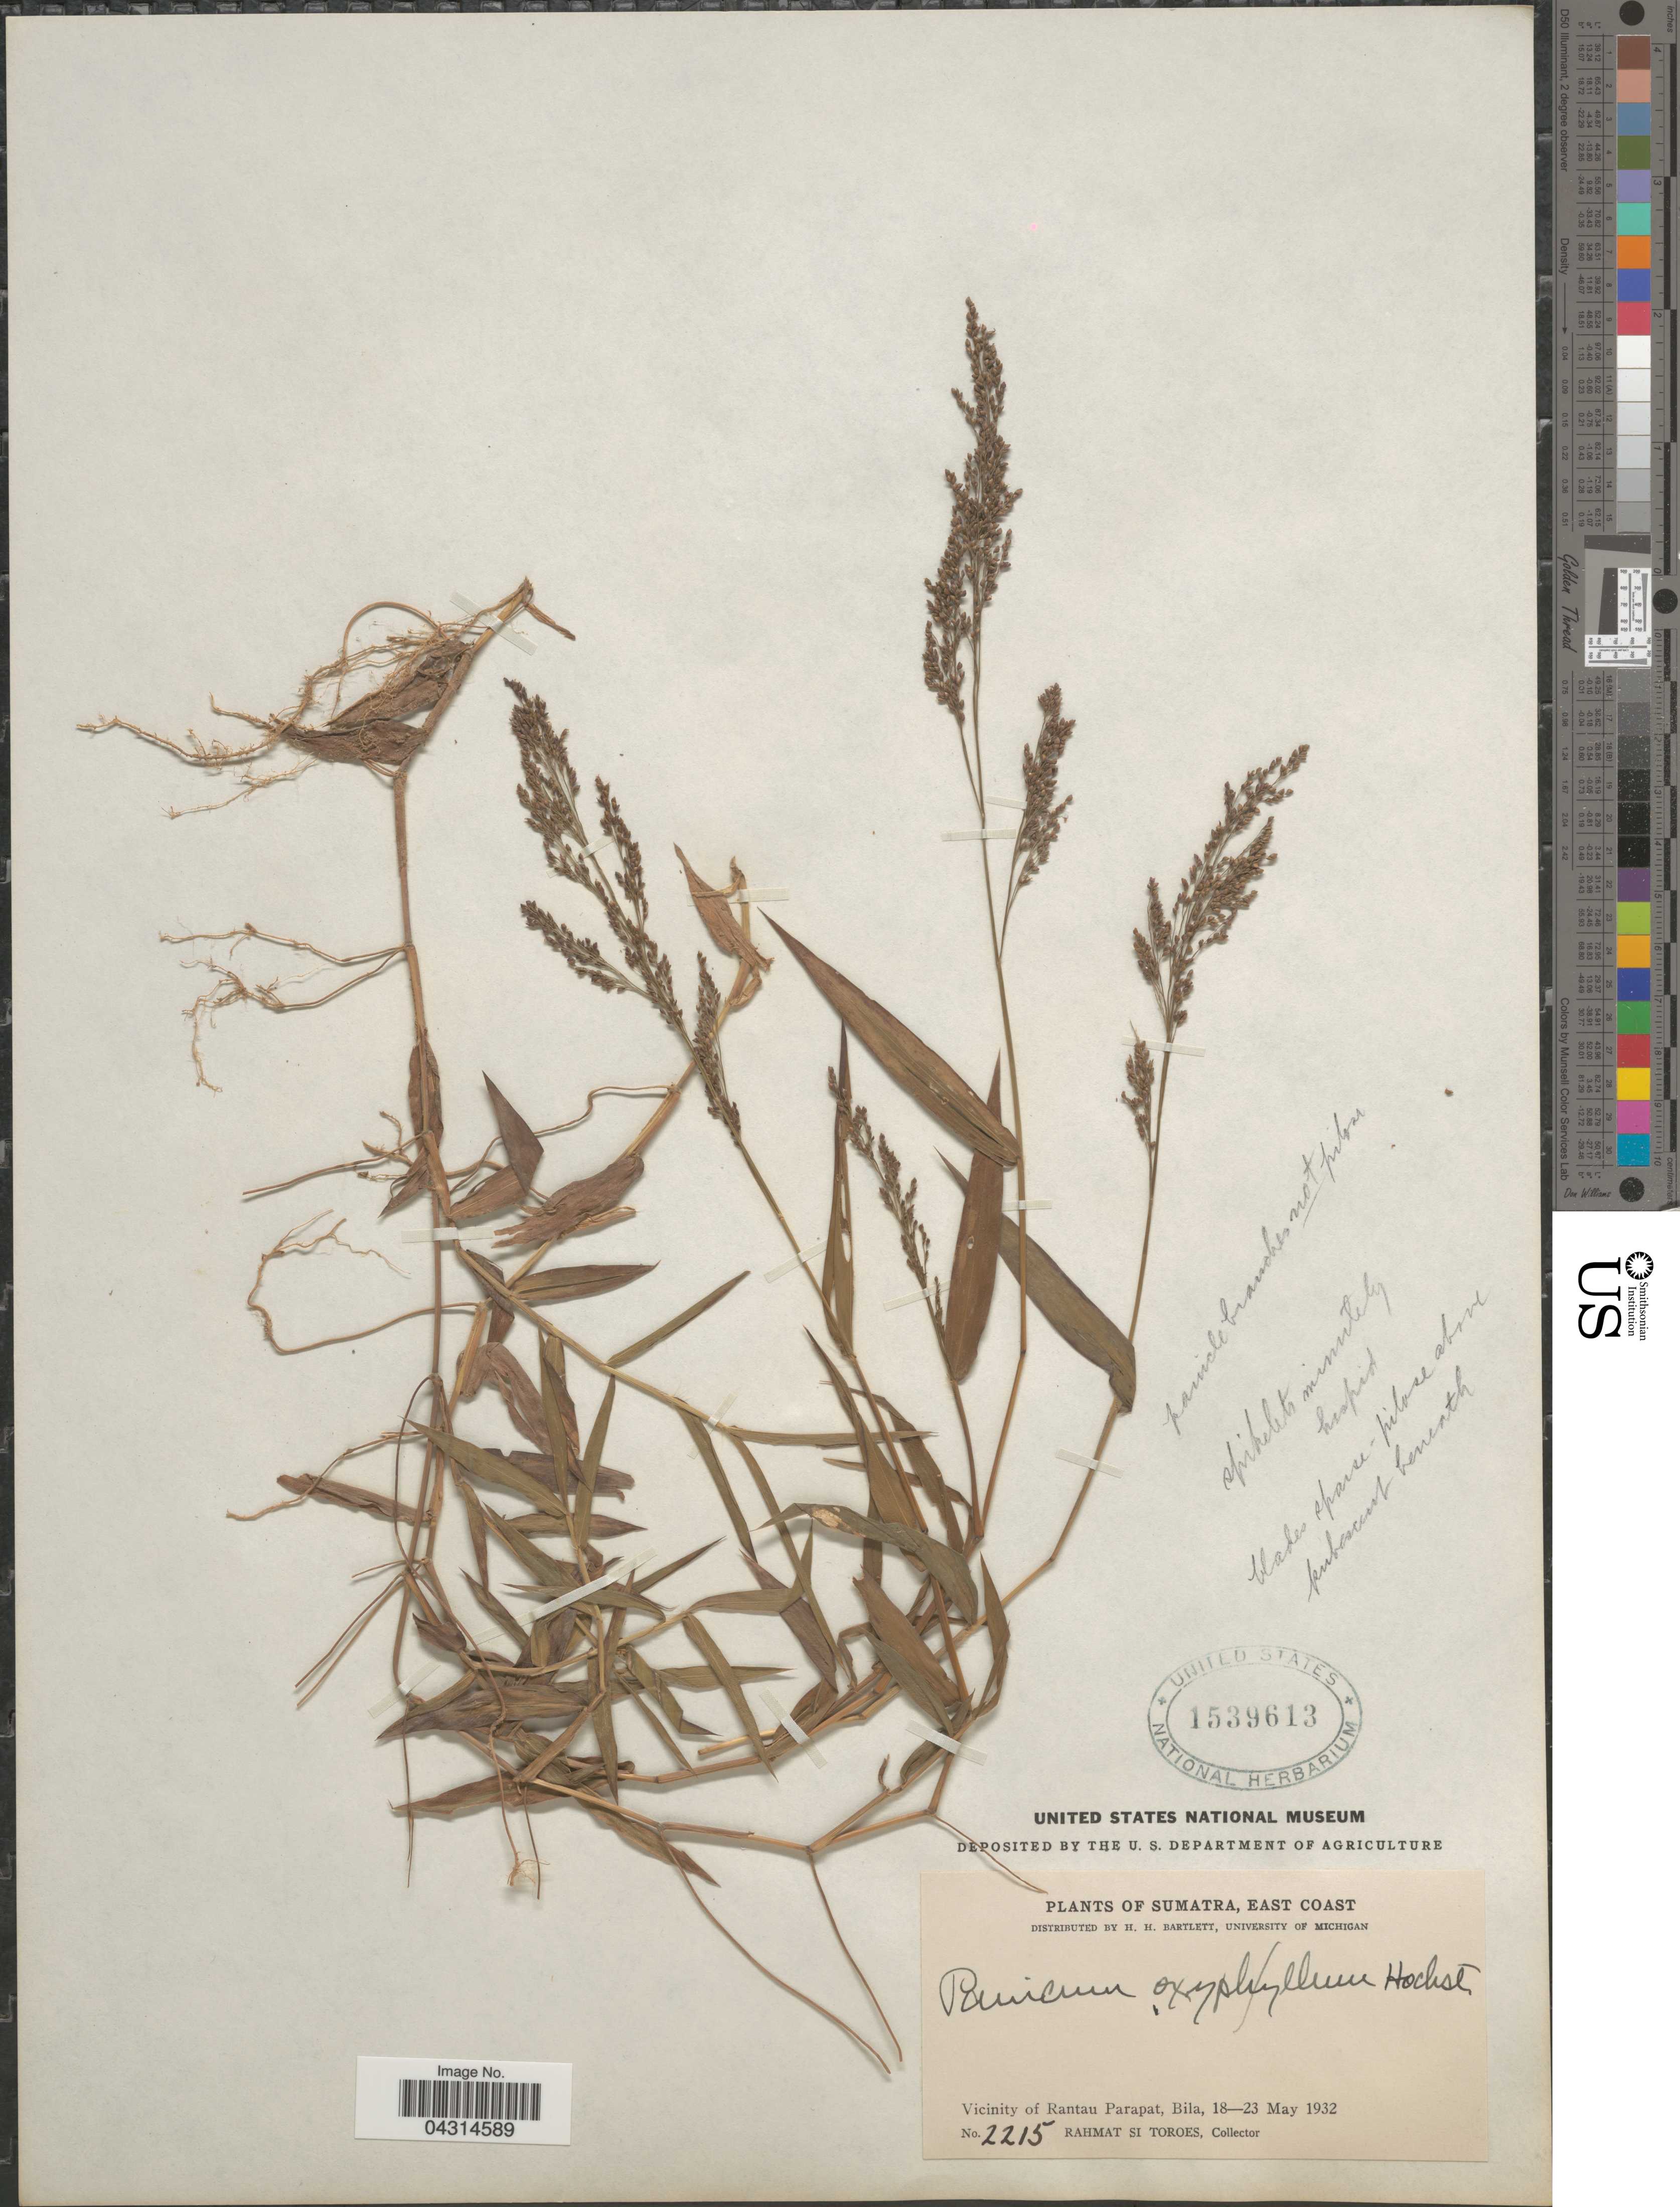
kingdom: Plantae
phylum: Tracheophyta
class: Liliopsida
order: Poales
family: Poaceae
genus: Cyrtococcum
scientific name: Cyrtococcum sp.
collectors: Rahmat Si Boeea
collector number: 2215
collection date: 1932-05-18/1932-05-23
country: Indonesia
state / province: Sumatra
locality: East Coast. Vicinity of Rantau Parapat, Bila.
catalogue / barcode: US 1539613